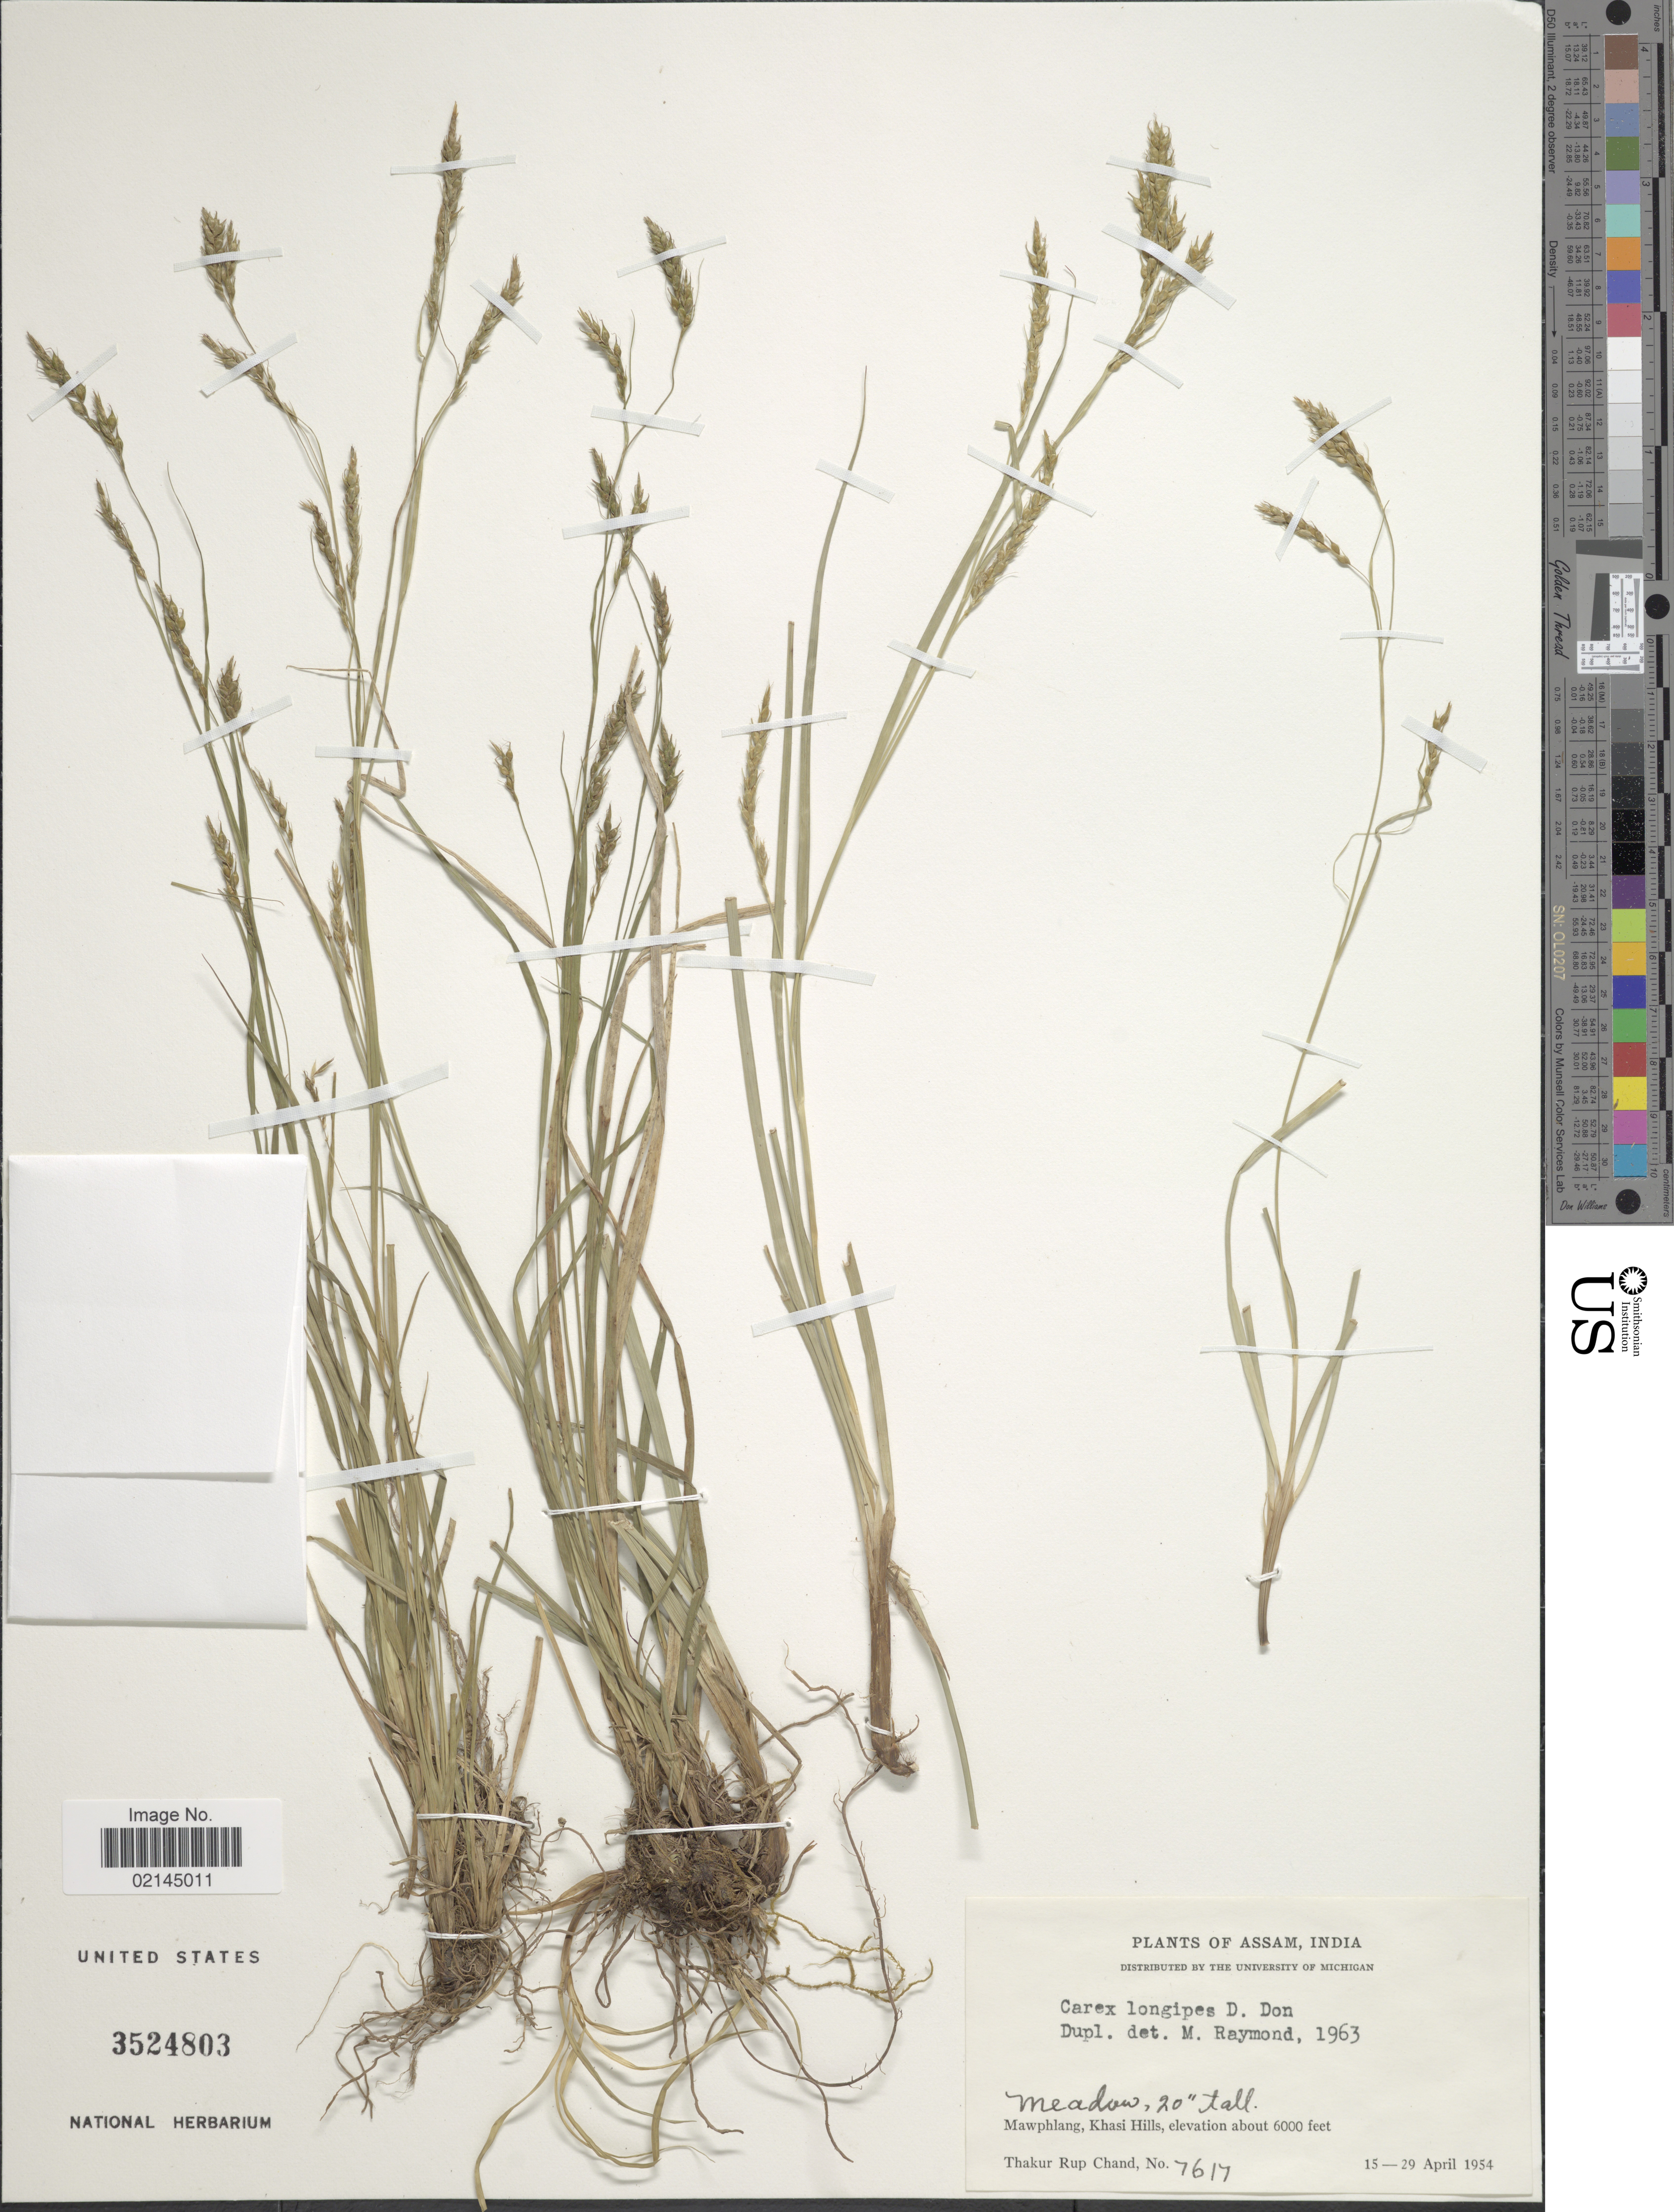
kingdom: Plantae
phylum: Tracheophyta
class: Liliopsida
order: Poales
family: Cyperaceae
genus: Carex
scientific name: Carex longipes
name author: D. Don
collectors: T. R. Chand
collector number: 7617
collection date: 1954-04-15/1954-04-29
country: India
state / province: Meghalaya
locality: Mawphlang, Khasi Hills, meadow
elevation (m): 1829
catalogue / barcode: US 3524803